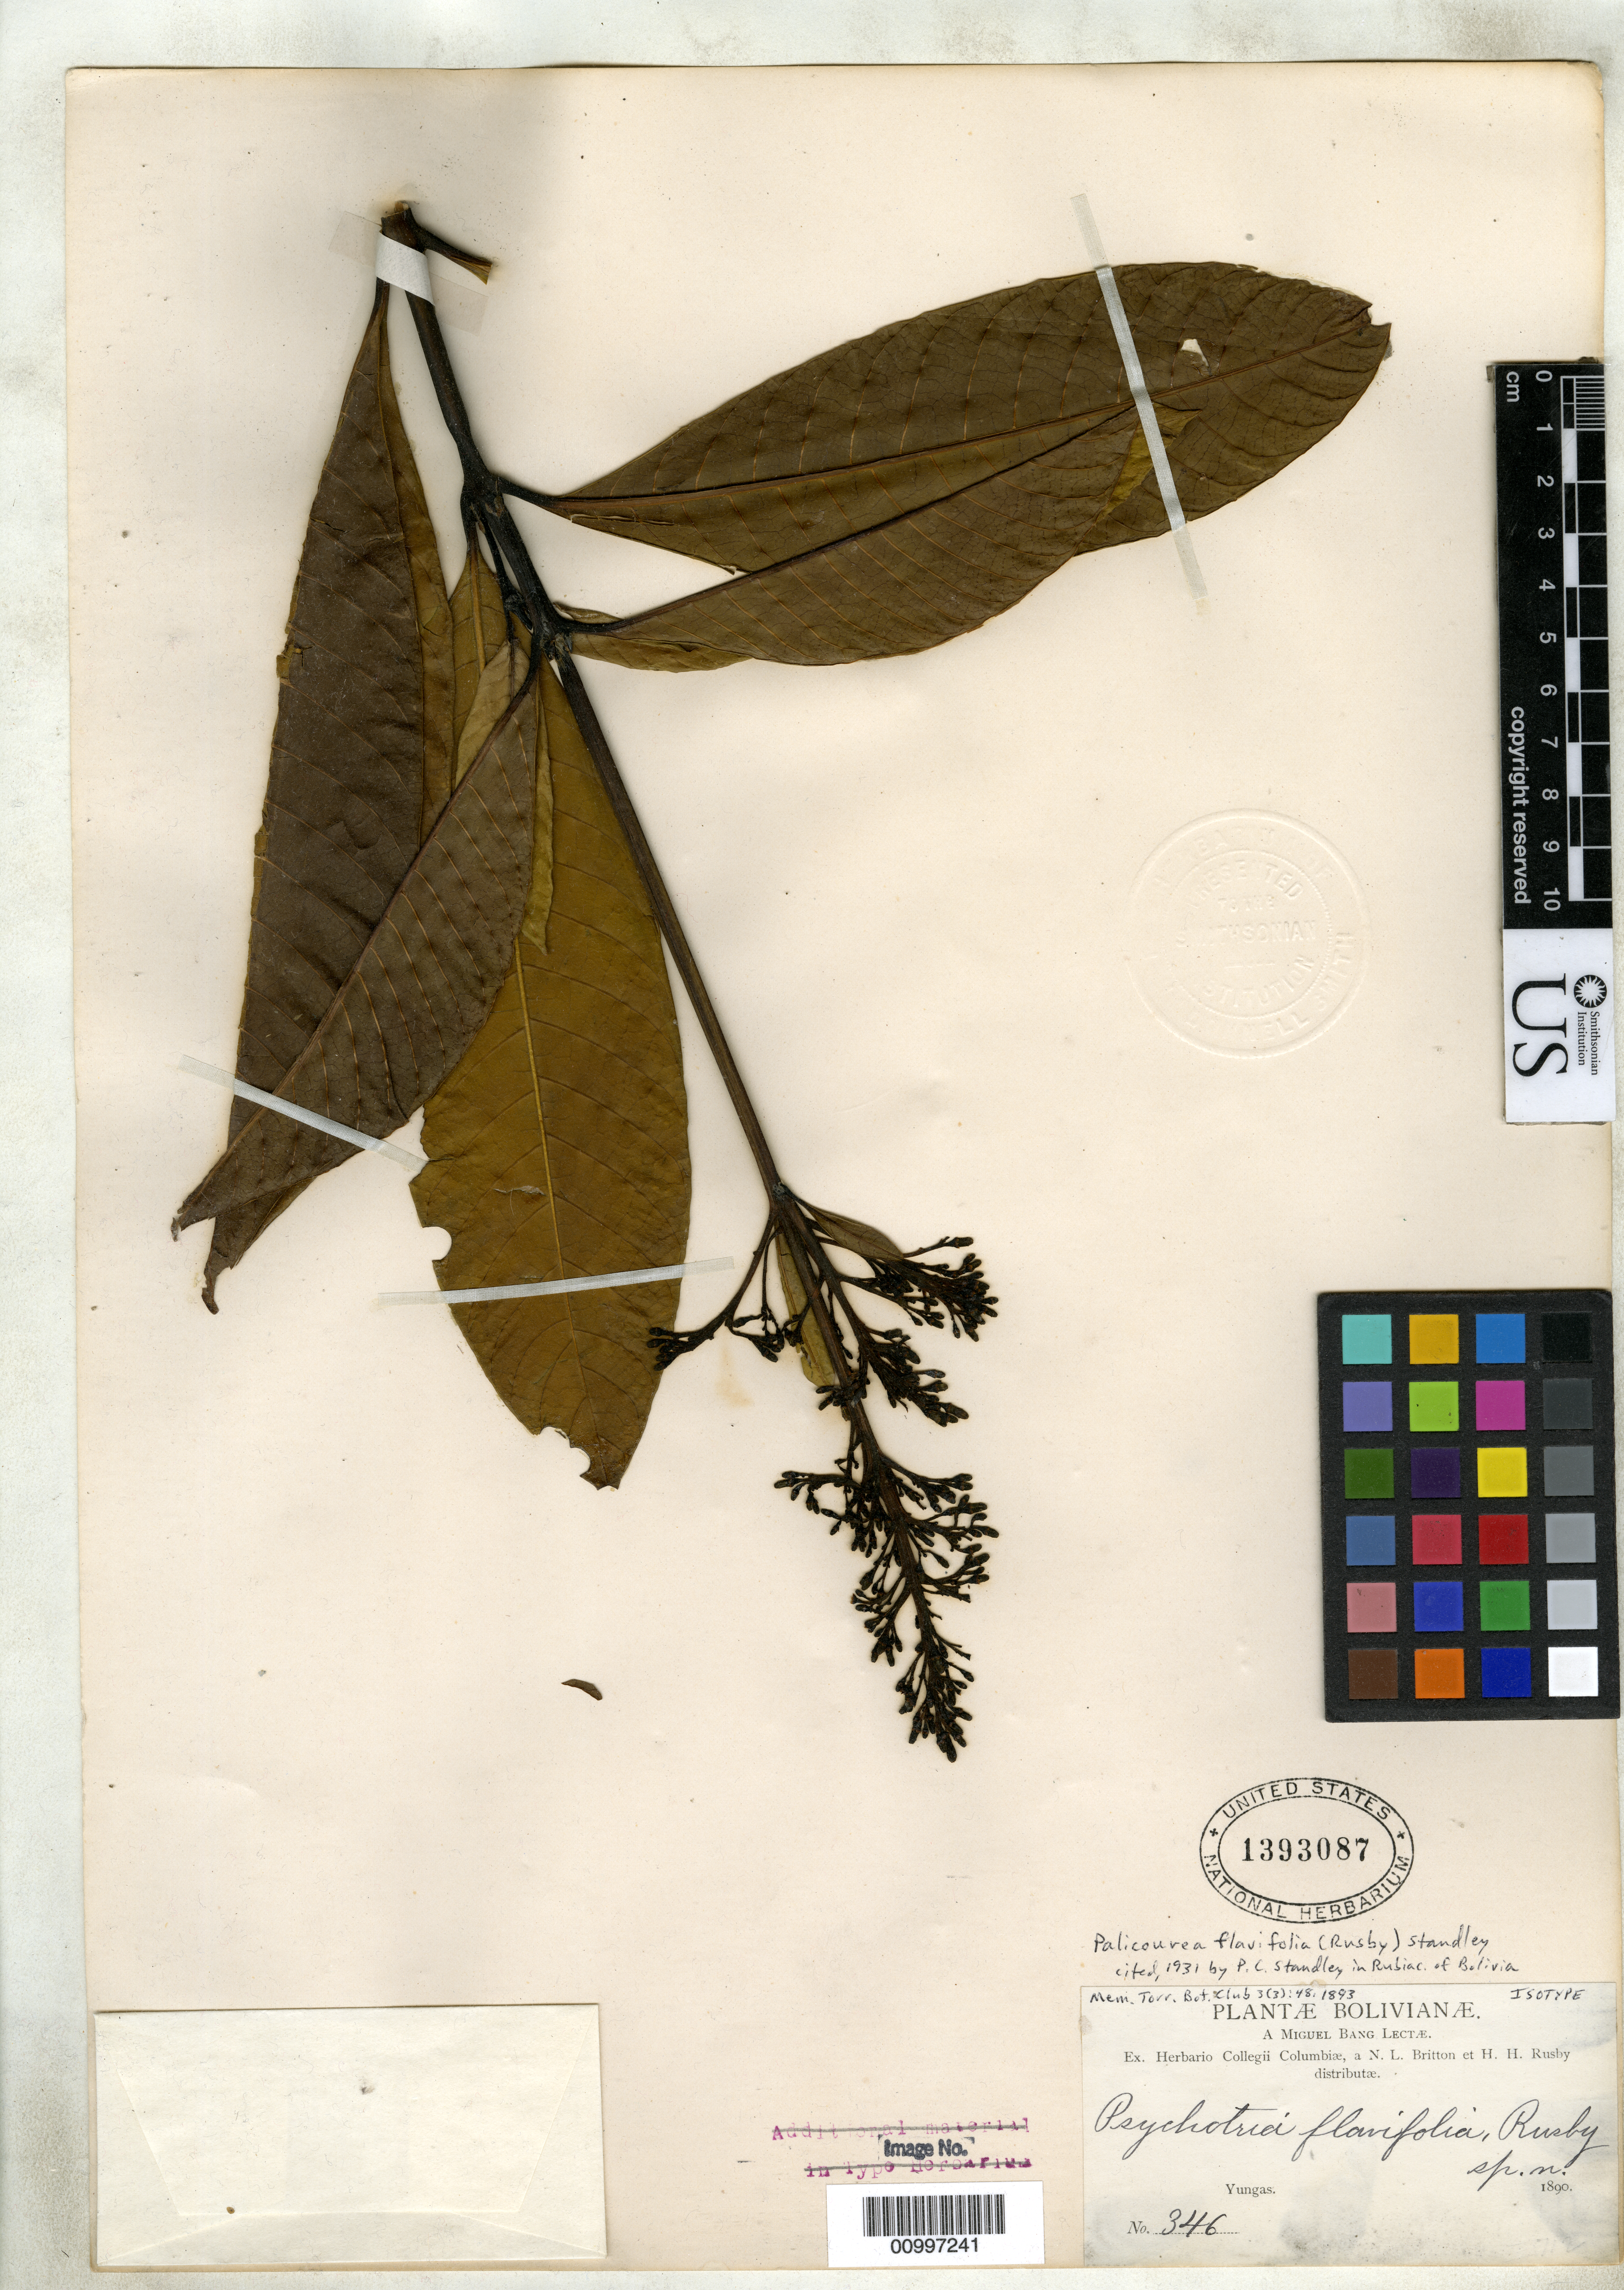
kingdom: Plantae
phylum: Tracheophyta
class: Magnoliopsida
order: Gentianales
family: Rubiaceae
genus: Psychotria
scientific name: Psychotria flavifolia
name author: Rusby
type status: Isotype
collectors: M. Bang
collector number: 346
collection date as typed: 1890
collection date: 1890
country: Bolivia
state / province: La Paz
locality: Yungas.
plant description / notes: From the herbarium of J. Donnell Smith.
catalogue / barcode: US 1393087